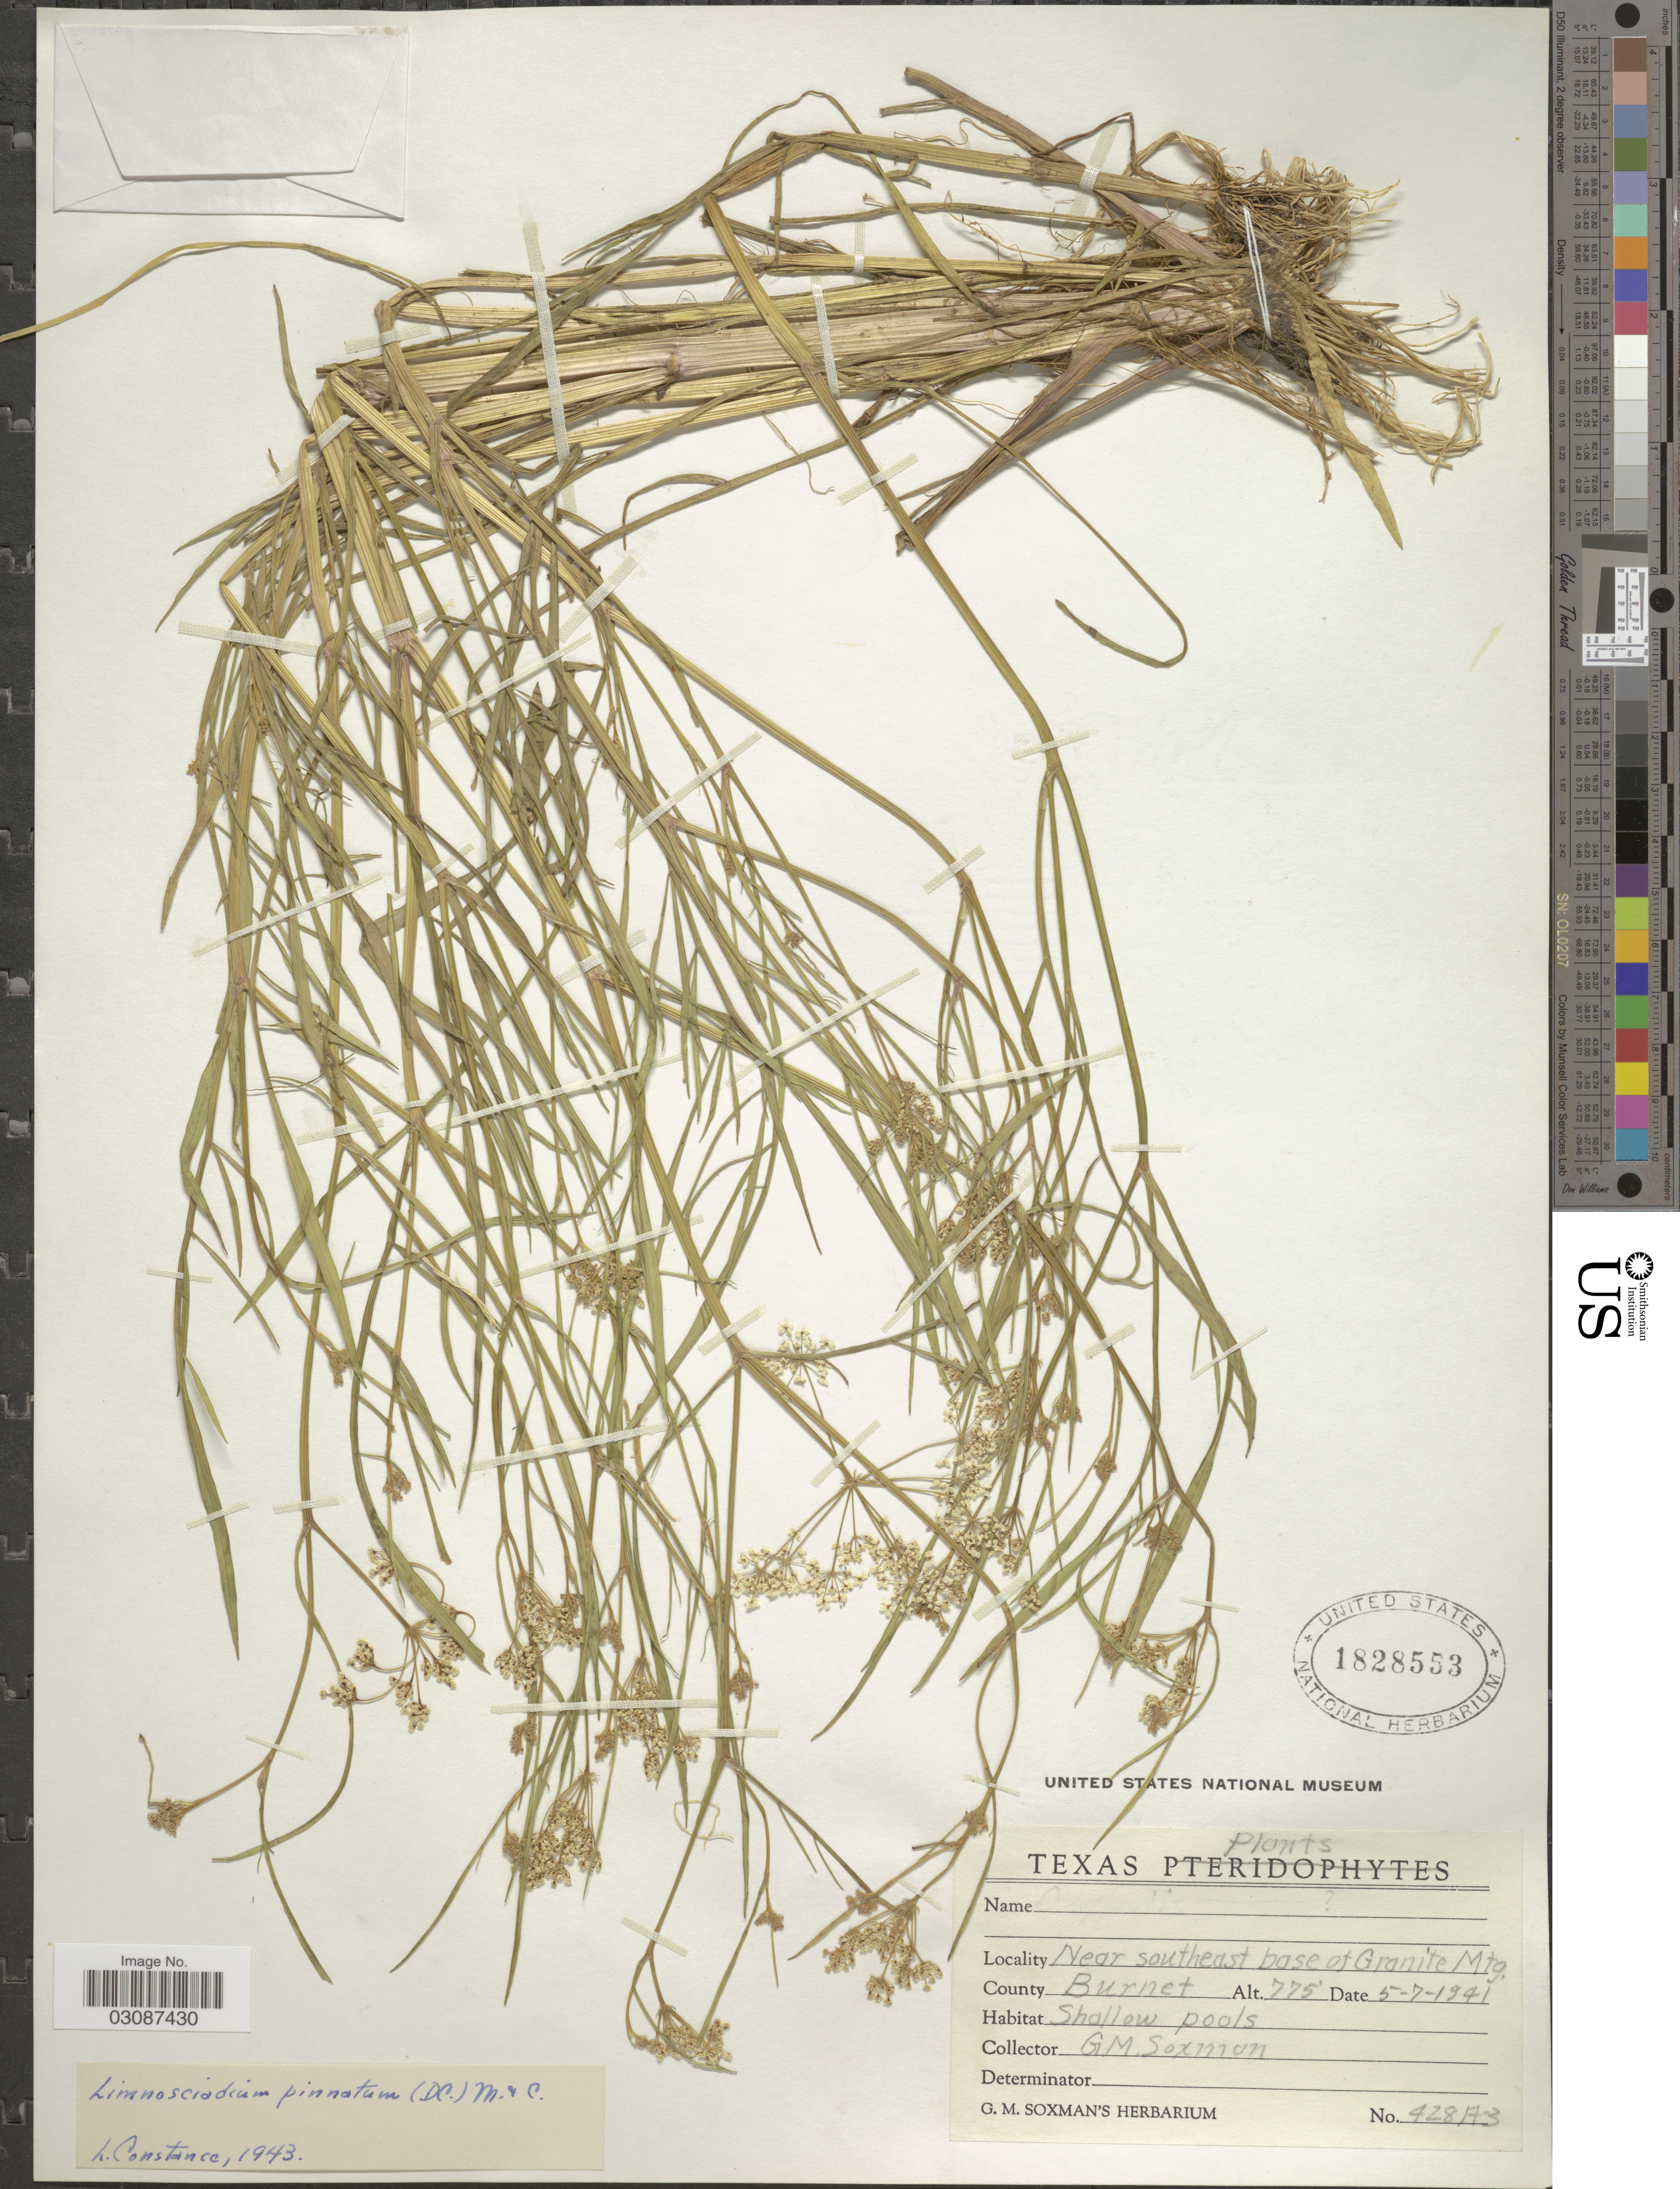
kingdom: Plantae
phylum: Tracheophyta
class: Magnoliopsida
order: Apiales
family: Apiaceae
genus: Limnosciadium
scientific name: Limnosciadium pinnatum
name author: (DC.) Mathias & Constance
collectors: G. Soxman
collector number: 428A3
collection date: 1941-05-07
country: United States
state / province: Texas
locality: Near southeast base of Granite Mts. County Burnet.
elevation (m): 236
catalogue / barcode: US 1828553